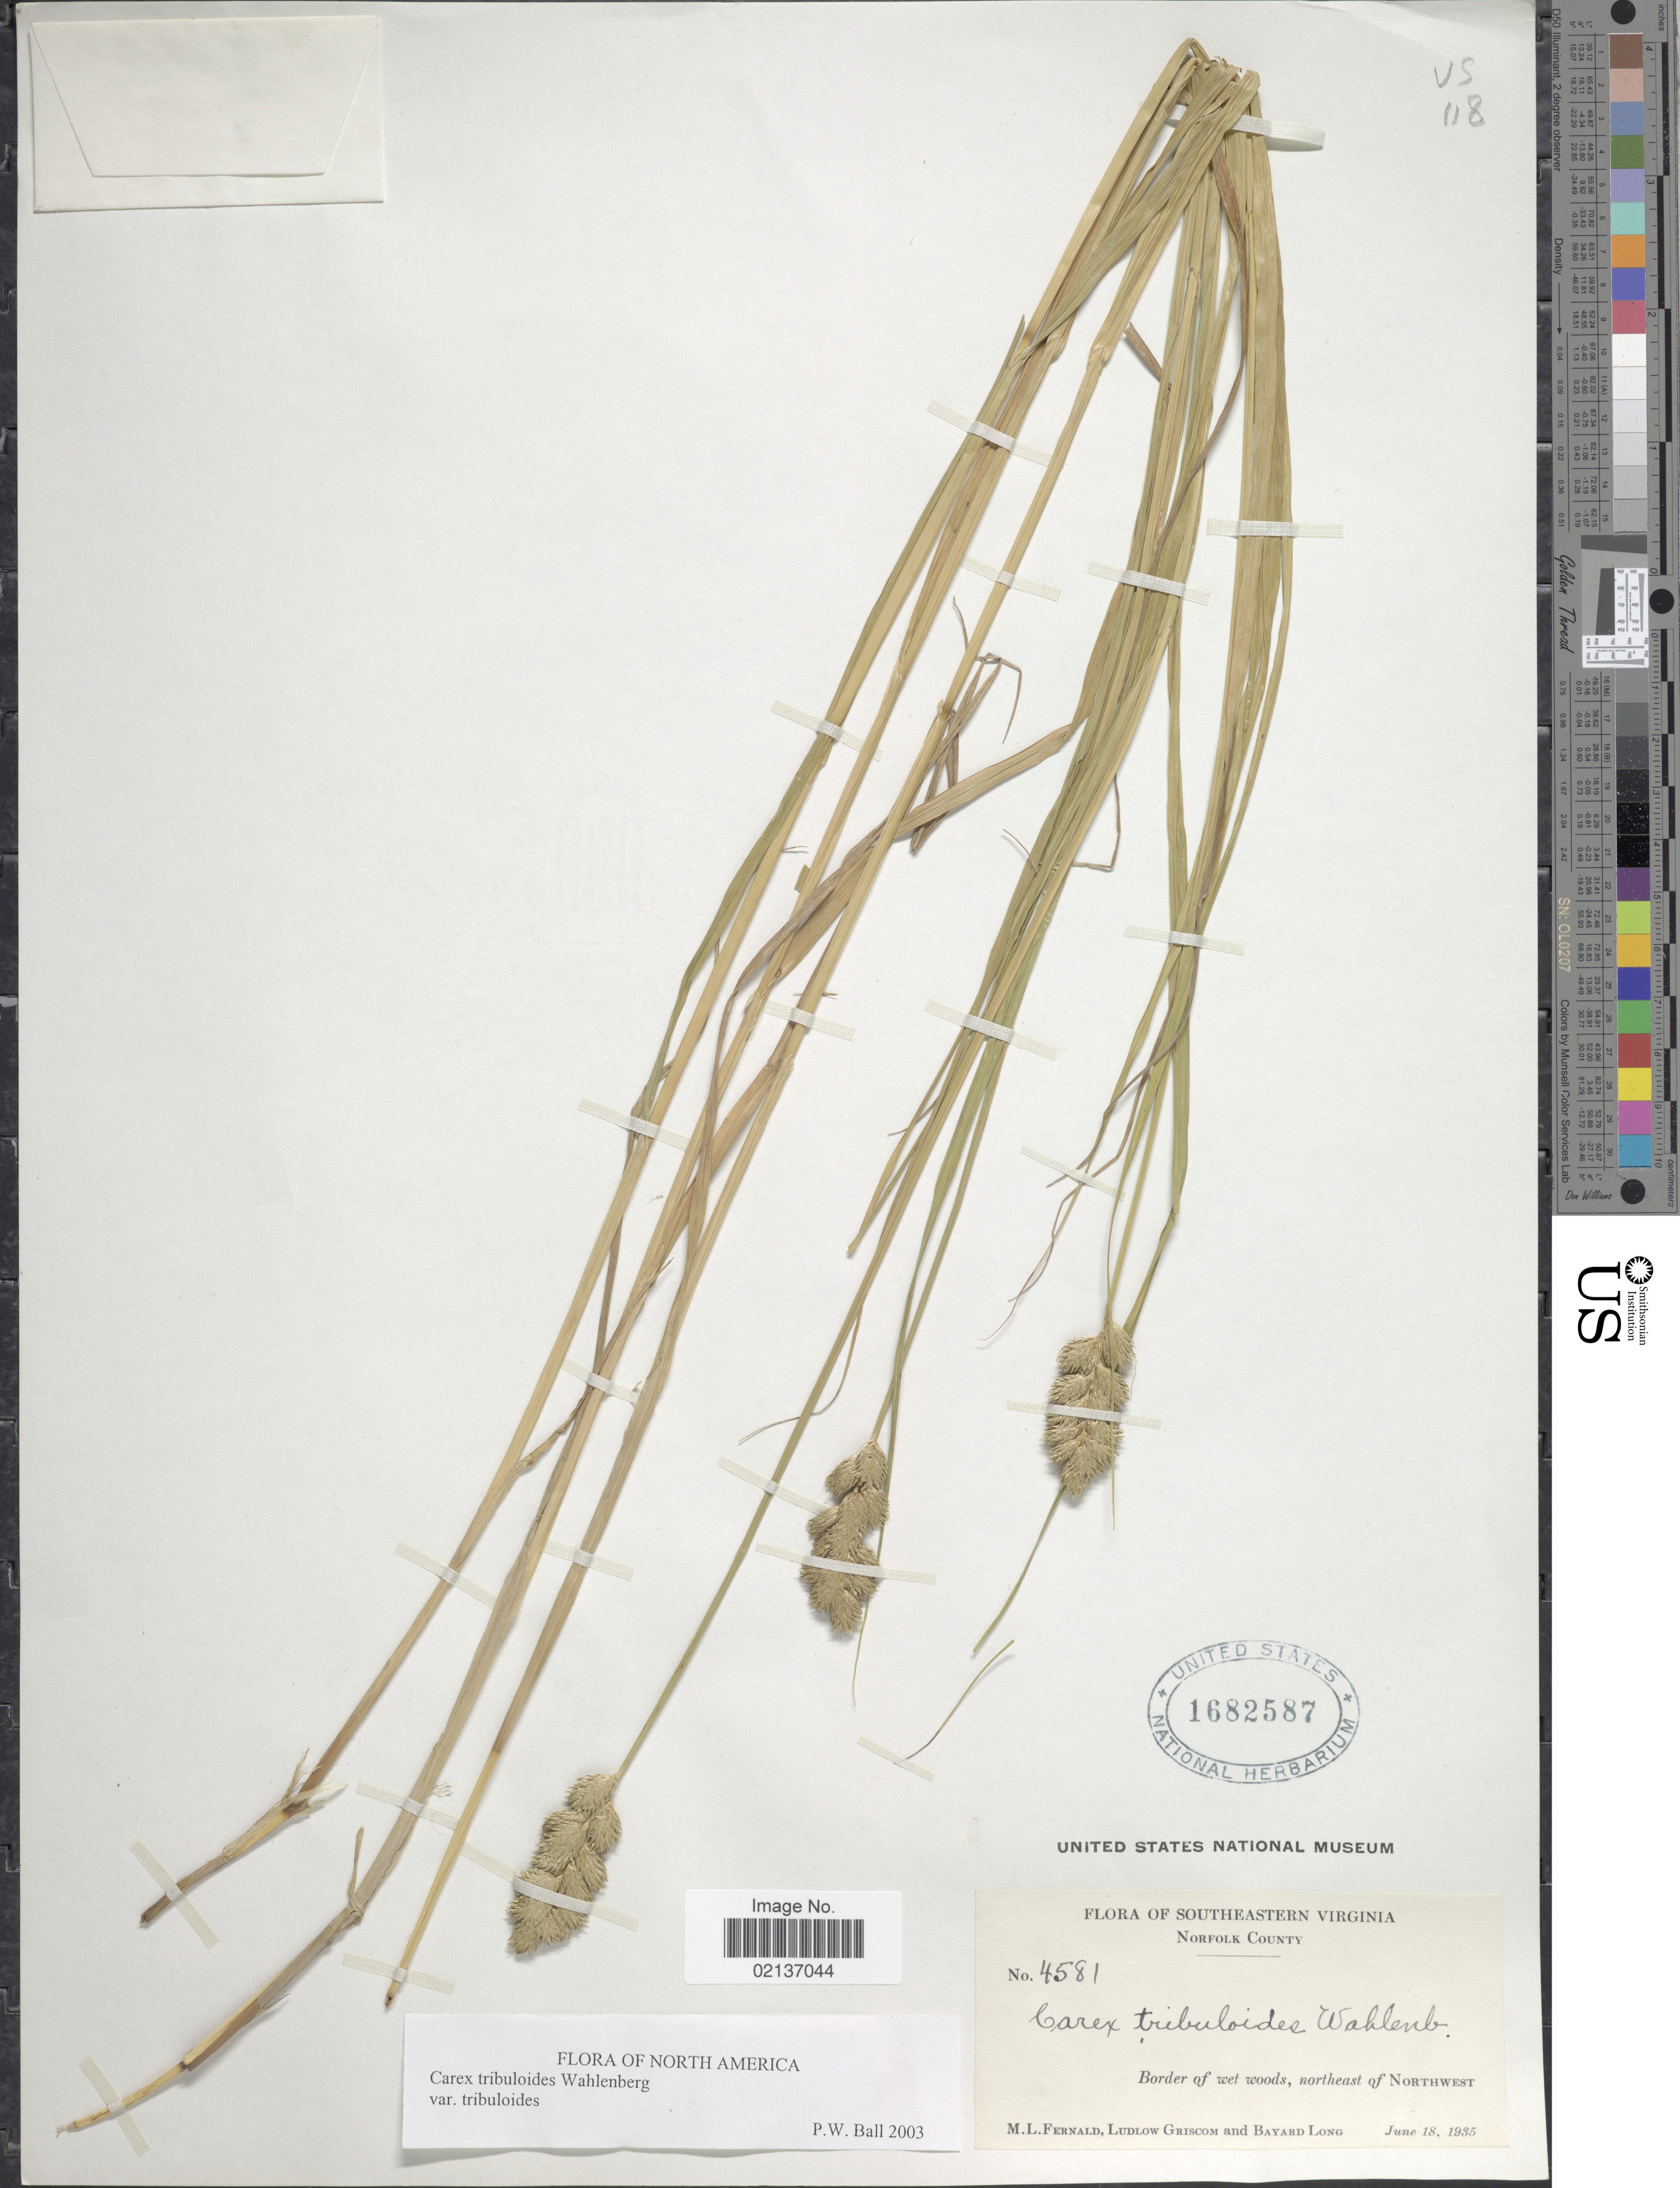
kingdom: Plantae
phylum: Tracheophyta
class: Liliopsida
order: Poales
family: Cyperaceae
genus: Carex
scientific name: Carex tribuloides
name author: Wahlenb.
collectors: M. L. Fernald, L. Griscom & B. Long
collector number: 4581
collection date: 1935-06-18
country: United States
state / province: Virginia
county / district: City of Norfolk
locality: Southeastern Virginia, Norfolk County, northeast of Northwest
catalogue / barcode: US 1682587